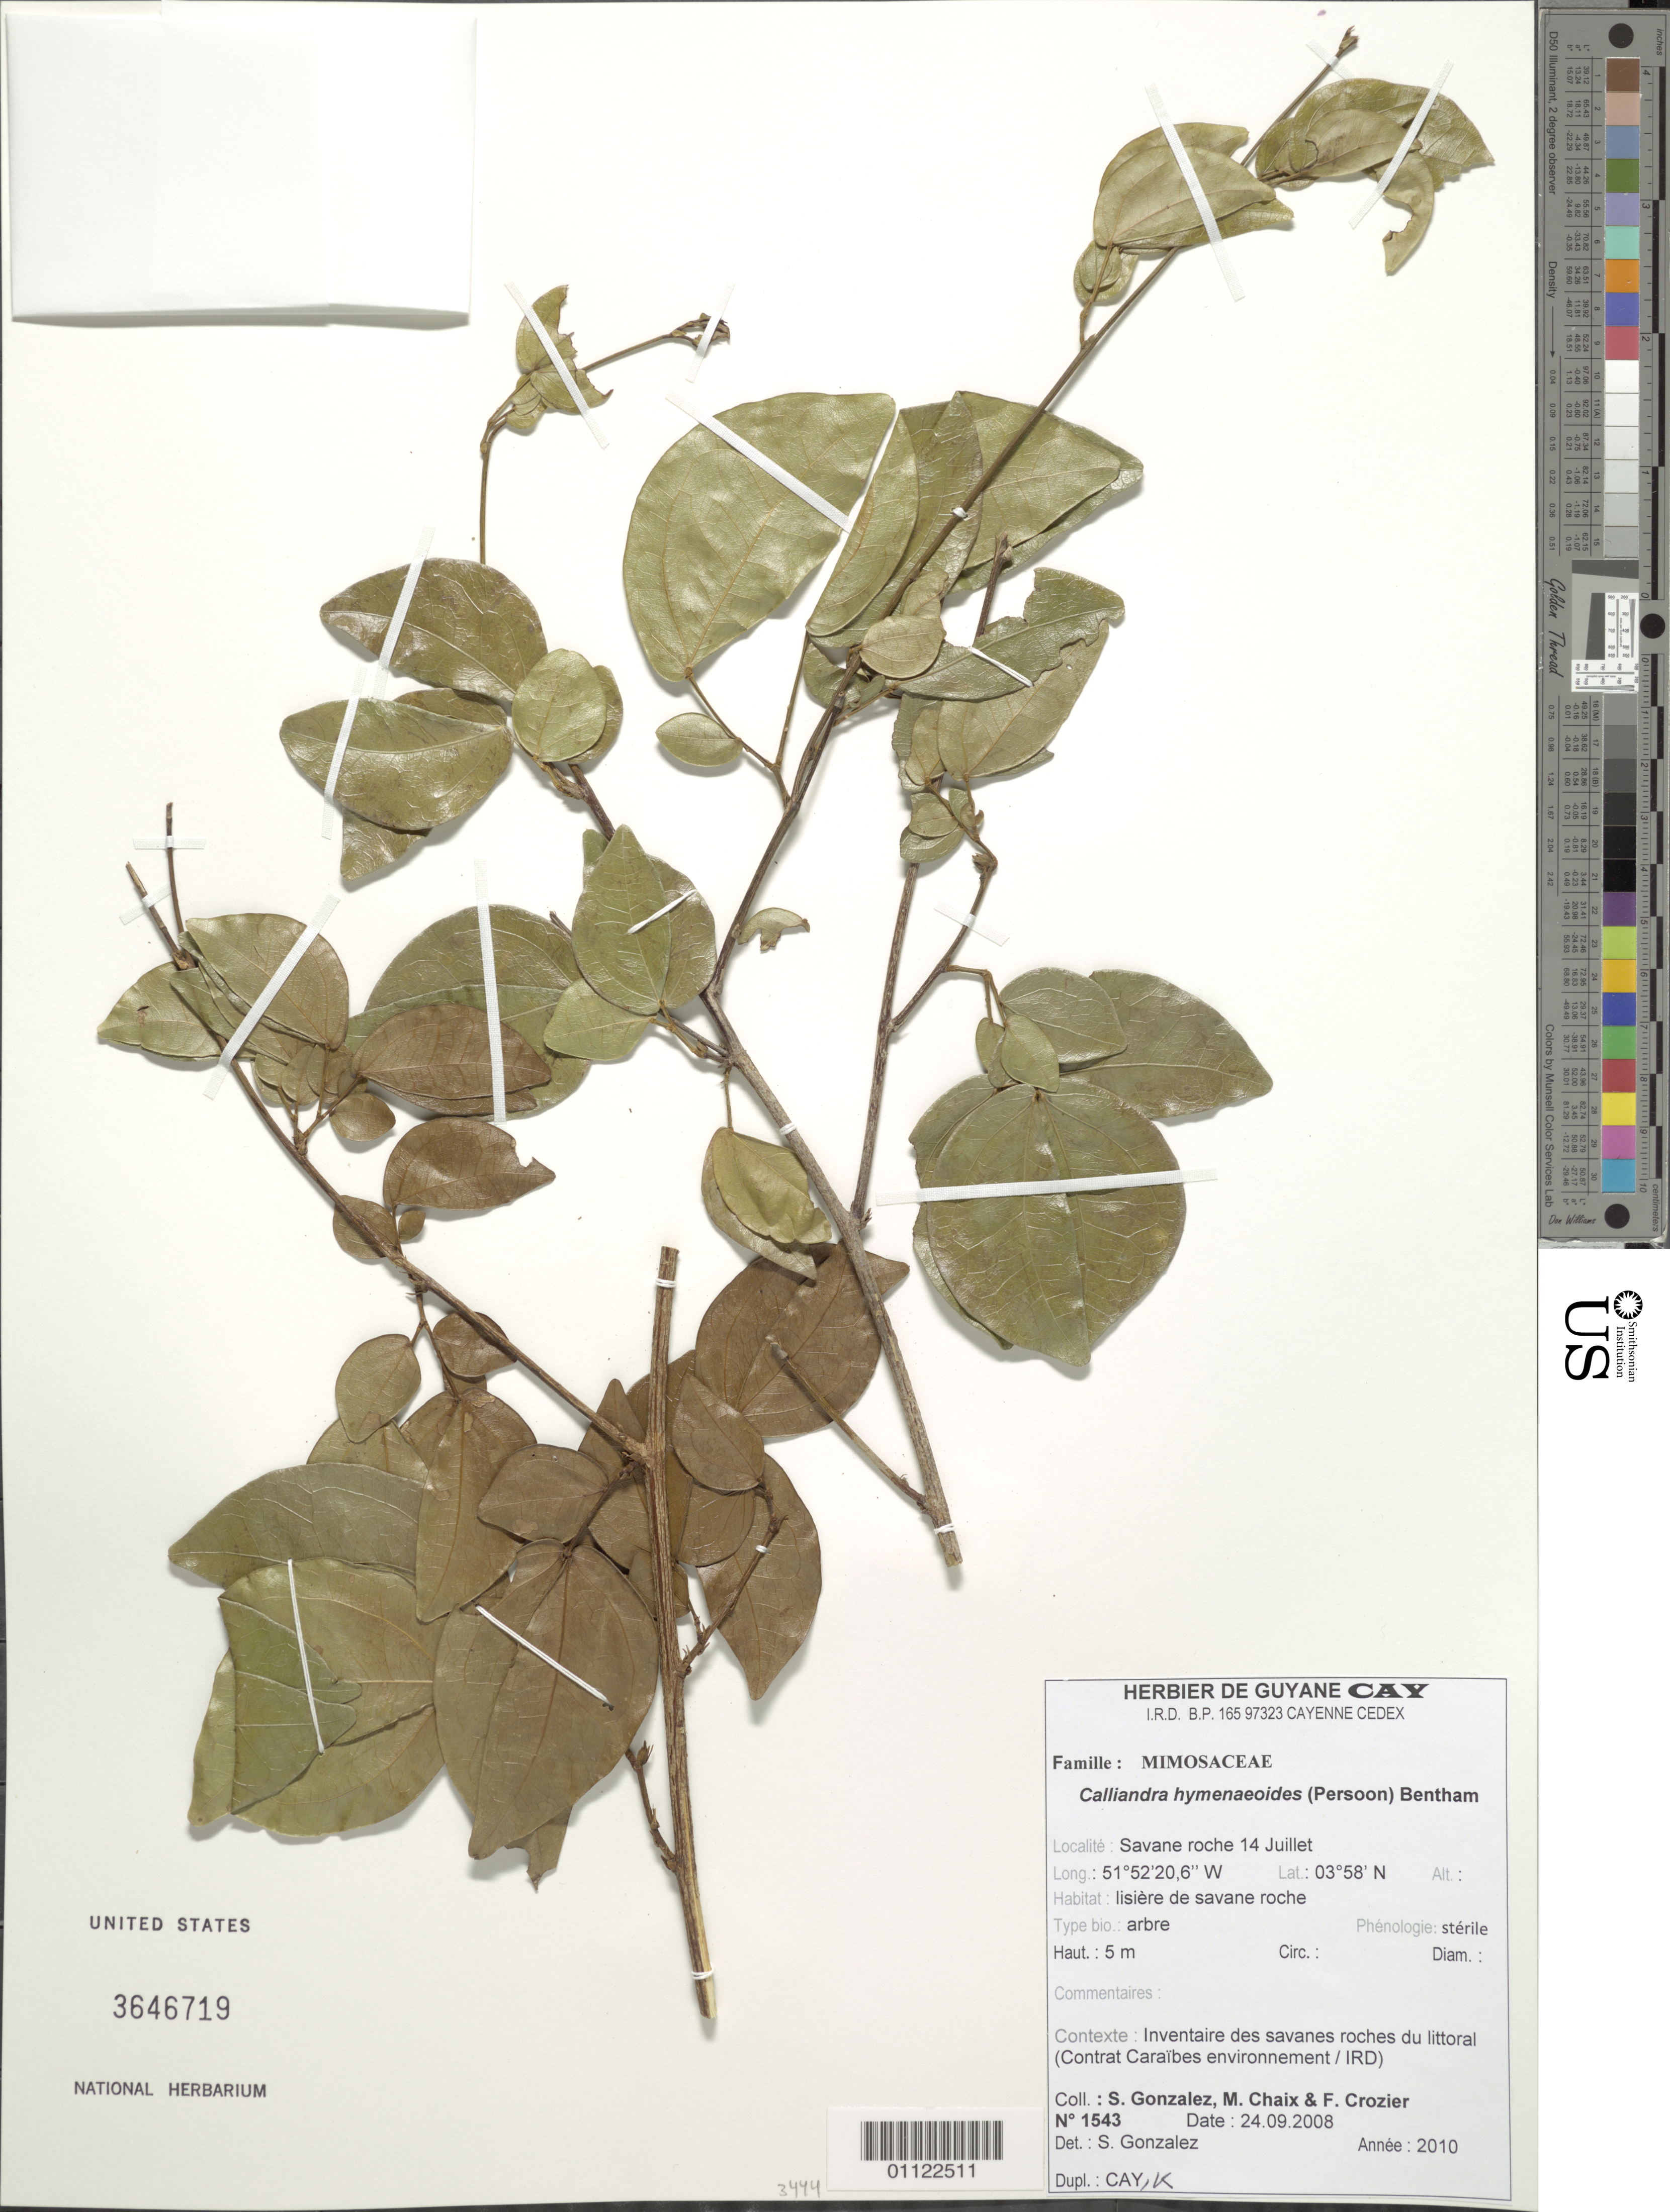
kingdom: Plantae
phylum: Tracheophyta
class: Magnoliopsida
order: Fabales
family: Fabaceae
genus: Calliandra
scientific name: Calliandra hymenaeoides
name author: (Rich.) Benth.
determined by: Gonzalez, Sophie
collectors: S. Gonzalez, M. Chaix & F. Crozier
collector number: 1543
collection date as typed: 24-Sep-08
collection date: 2008-09-24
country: French Guiana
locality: Savane roche 14 Juillet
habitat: Lisiere de savane roche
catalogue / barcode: US 3646719